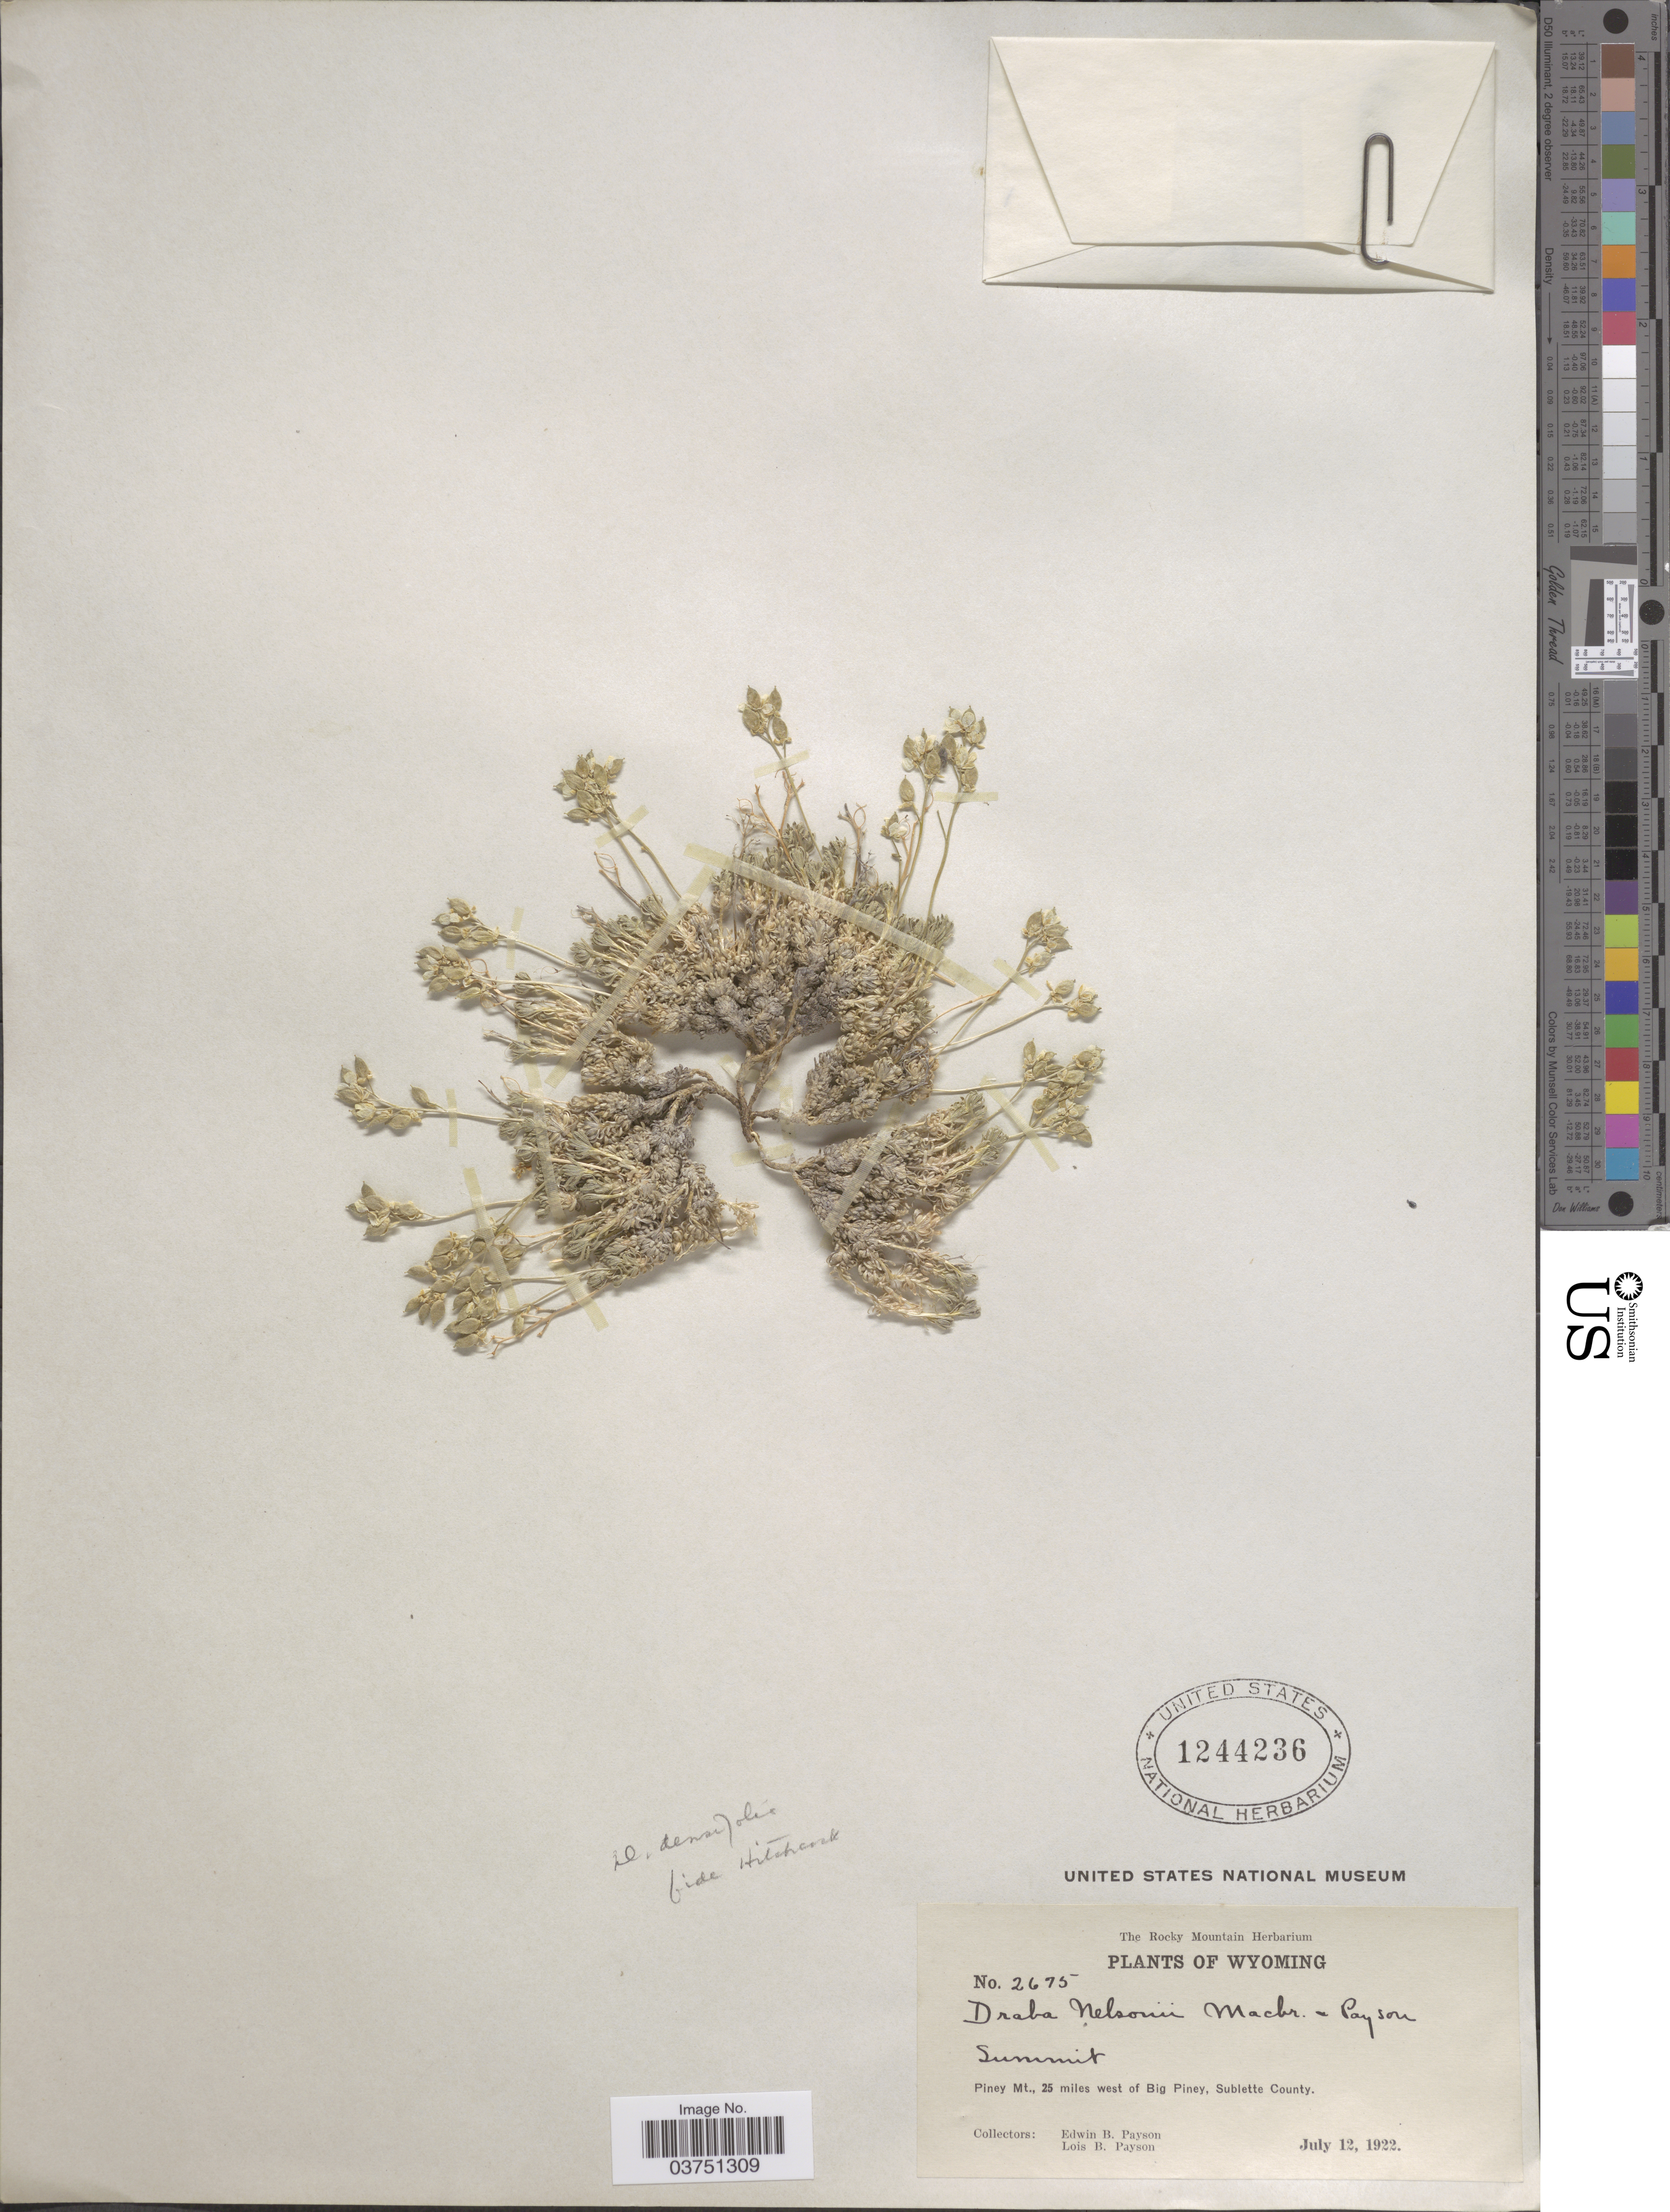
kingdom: Plantae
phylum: Tracheophyta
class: Magnoliopsida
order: Brassicales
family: Brassicaceae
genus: Draba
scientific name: Draba densifolia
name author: Nutt.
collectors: E. B. Payson & L. Payson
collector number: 2675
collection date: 1922-07-12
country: United States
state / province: Wyoming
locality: Summit; Piney Mt., 25 miles of Big Piney, Sublette County.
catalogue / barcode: US 1244236